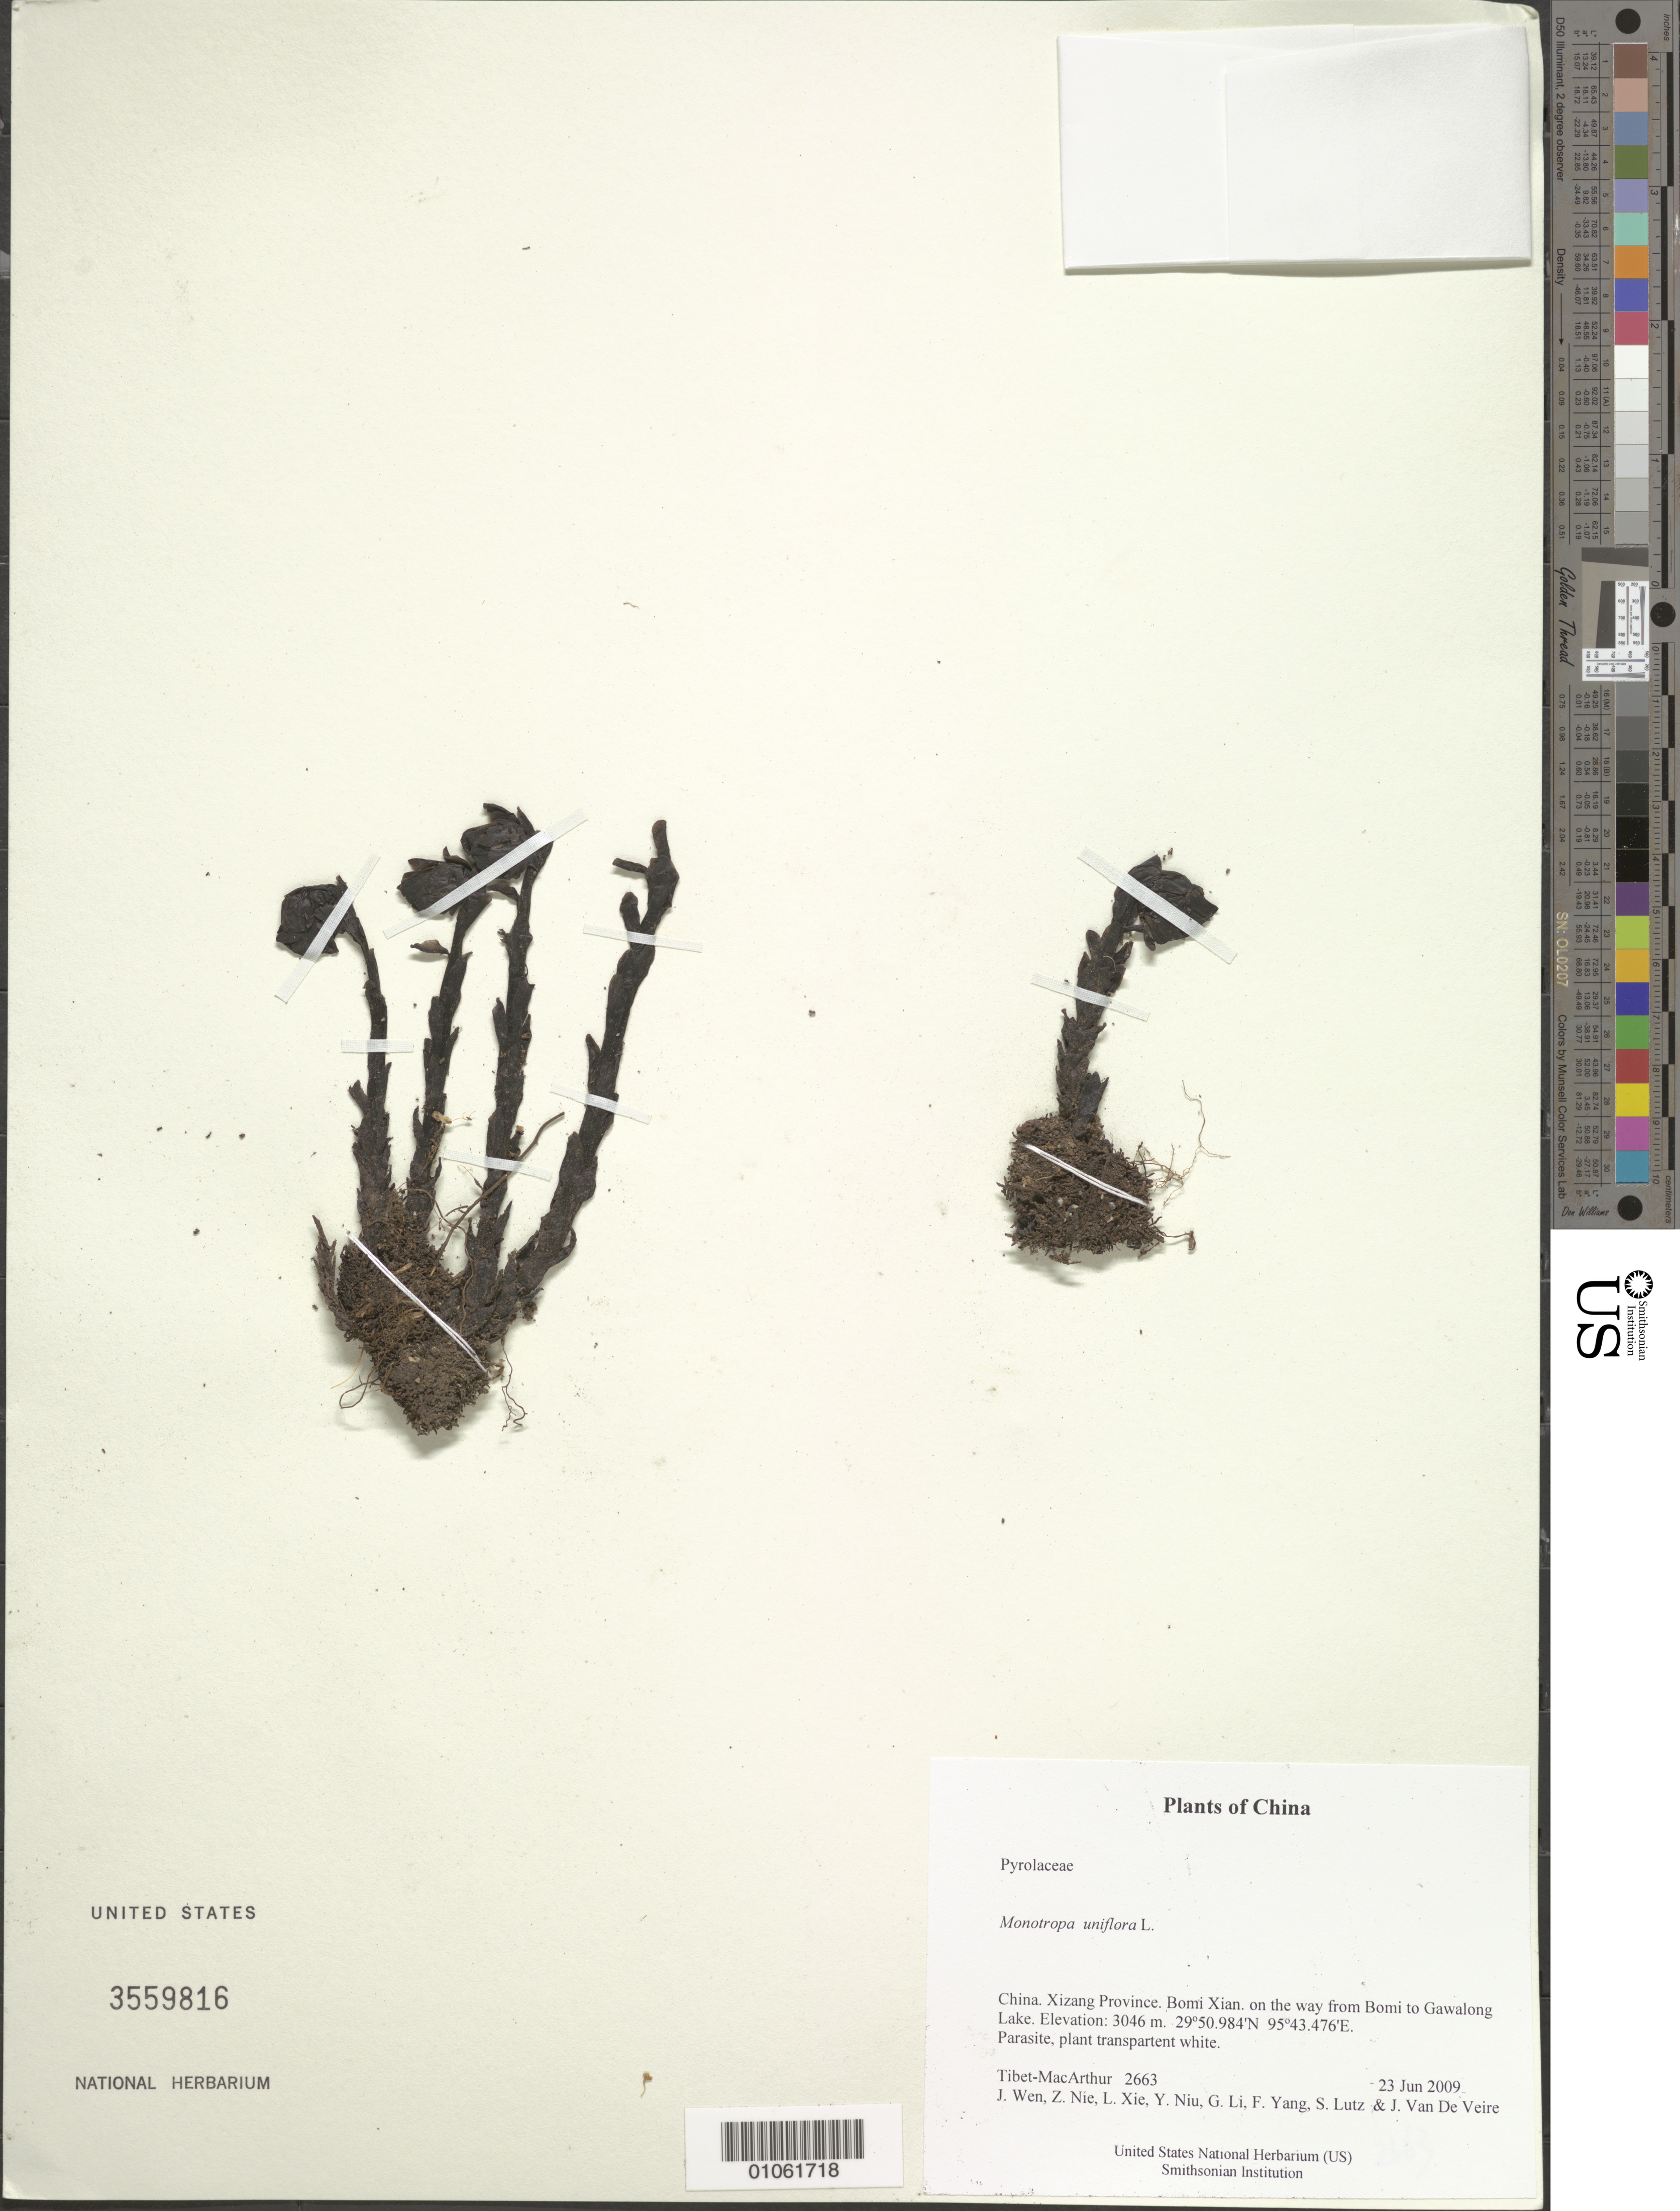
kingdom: Plantae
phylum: Tracheophyta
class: Magnoliopsida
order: Ericales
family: Ericaceae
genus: Monotropa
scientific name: Monotropa uniflora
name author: L.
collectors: Tibet-MacArthur, J. Wen, Z. Nie, L. Xie, Y. Niu, G. Li, F. Yang, S. Lutz & J. Van De Veire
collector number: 2663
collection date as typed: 23 Jun 2009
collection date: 2009-06-23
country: China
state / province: Xizang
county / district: Bomi Xian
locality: on the way from Bomi to Gawalong Lake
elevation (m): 3046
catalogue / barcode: US 3559816